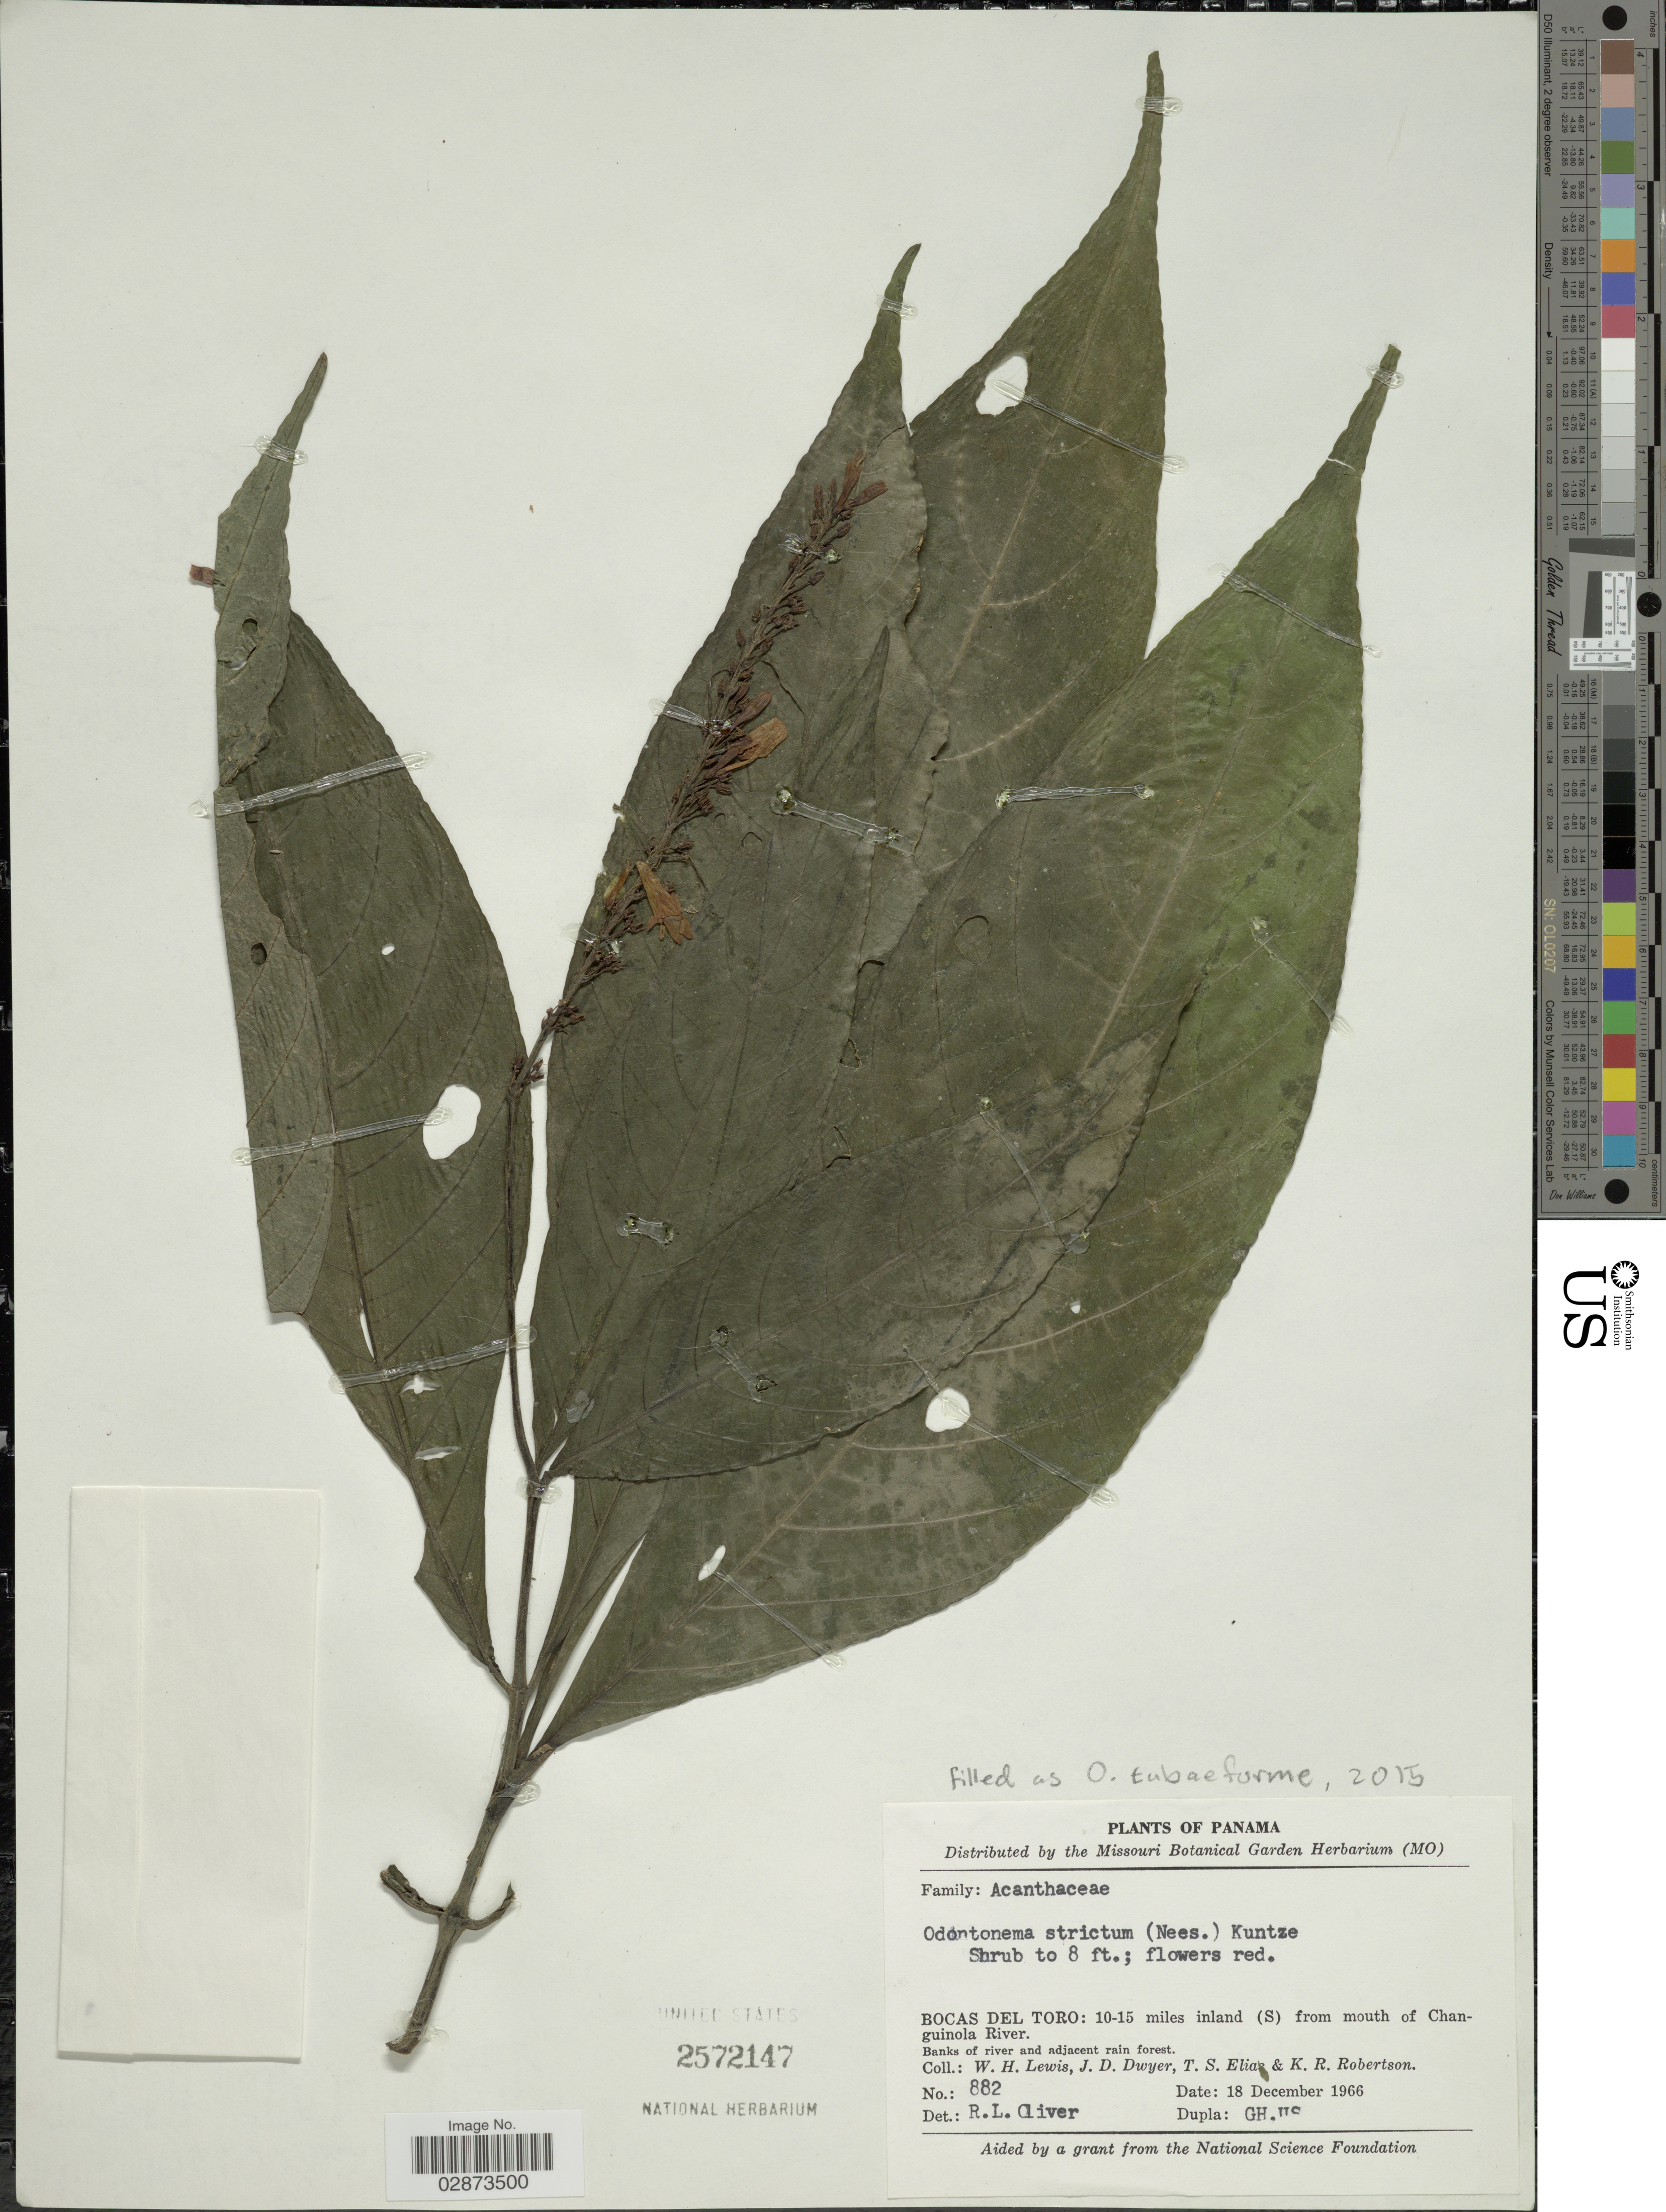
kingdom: Plantae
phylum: Tracheophyta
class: Magnoliopsida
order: Lamiales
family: Acanthaceae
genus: Odontonema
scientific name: Odontonema tubaeforme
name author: (Bertol.) Kuntze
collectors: W. H. Lewis, J. D. Dwyer, T. S. Elias & K. Robertson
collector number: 882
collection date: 1966-12-18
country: Panama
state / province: Bocas del Toro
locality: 10-15 miles inland (S) from mouth of Changuinola River, Banks of river and adjacent rain forest.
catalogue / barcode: US 2572147